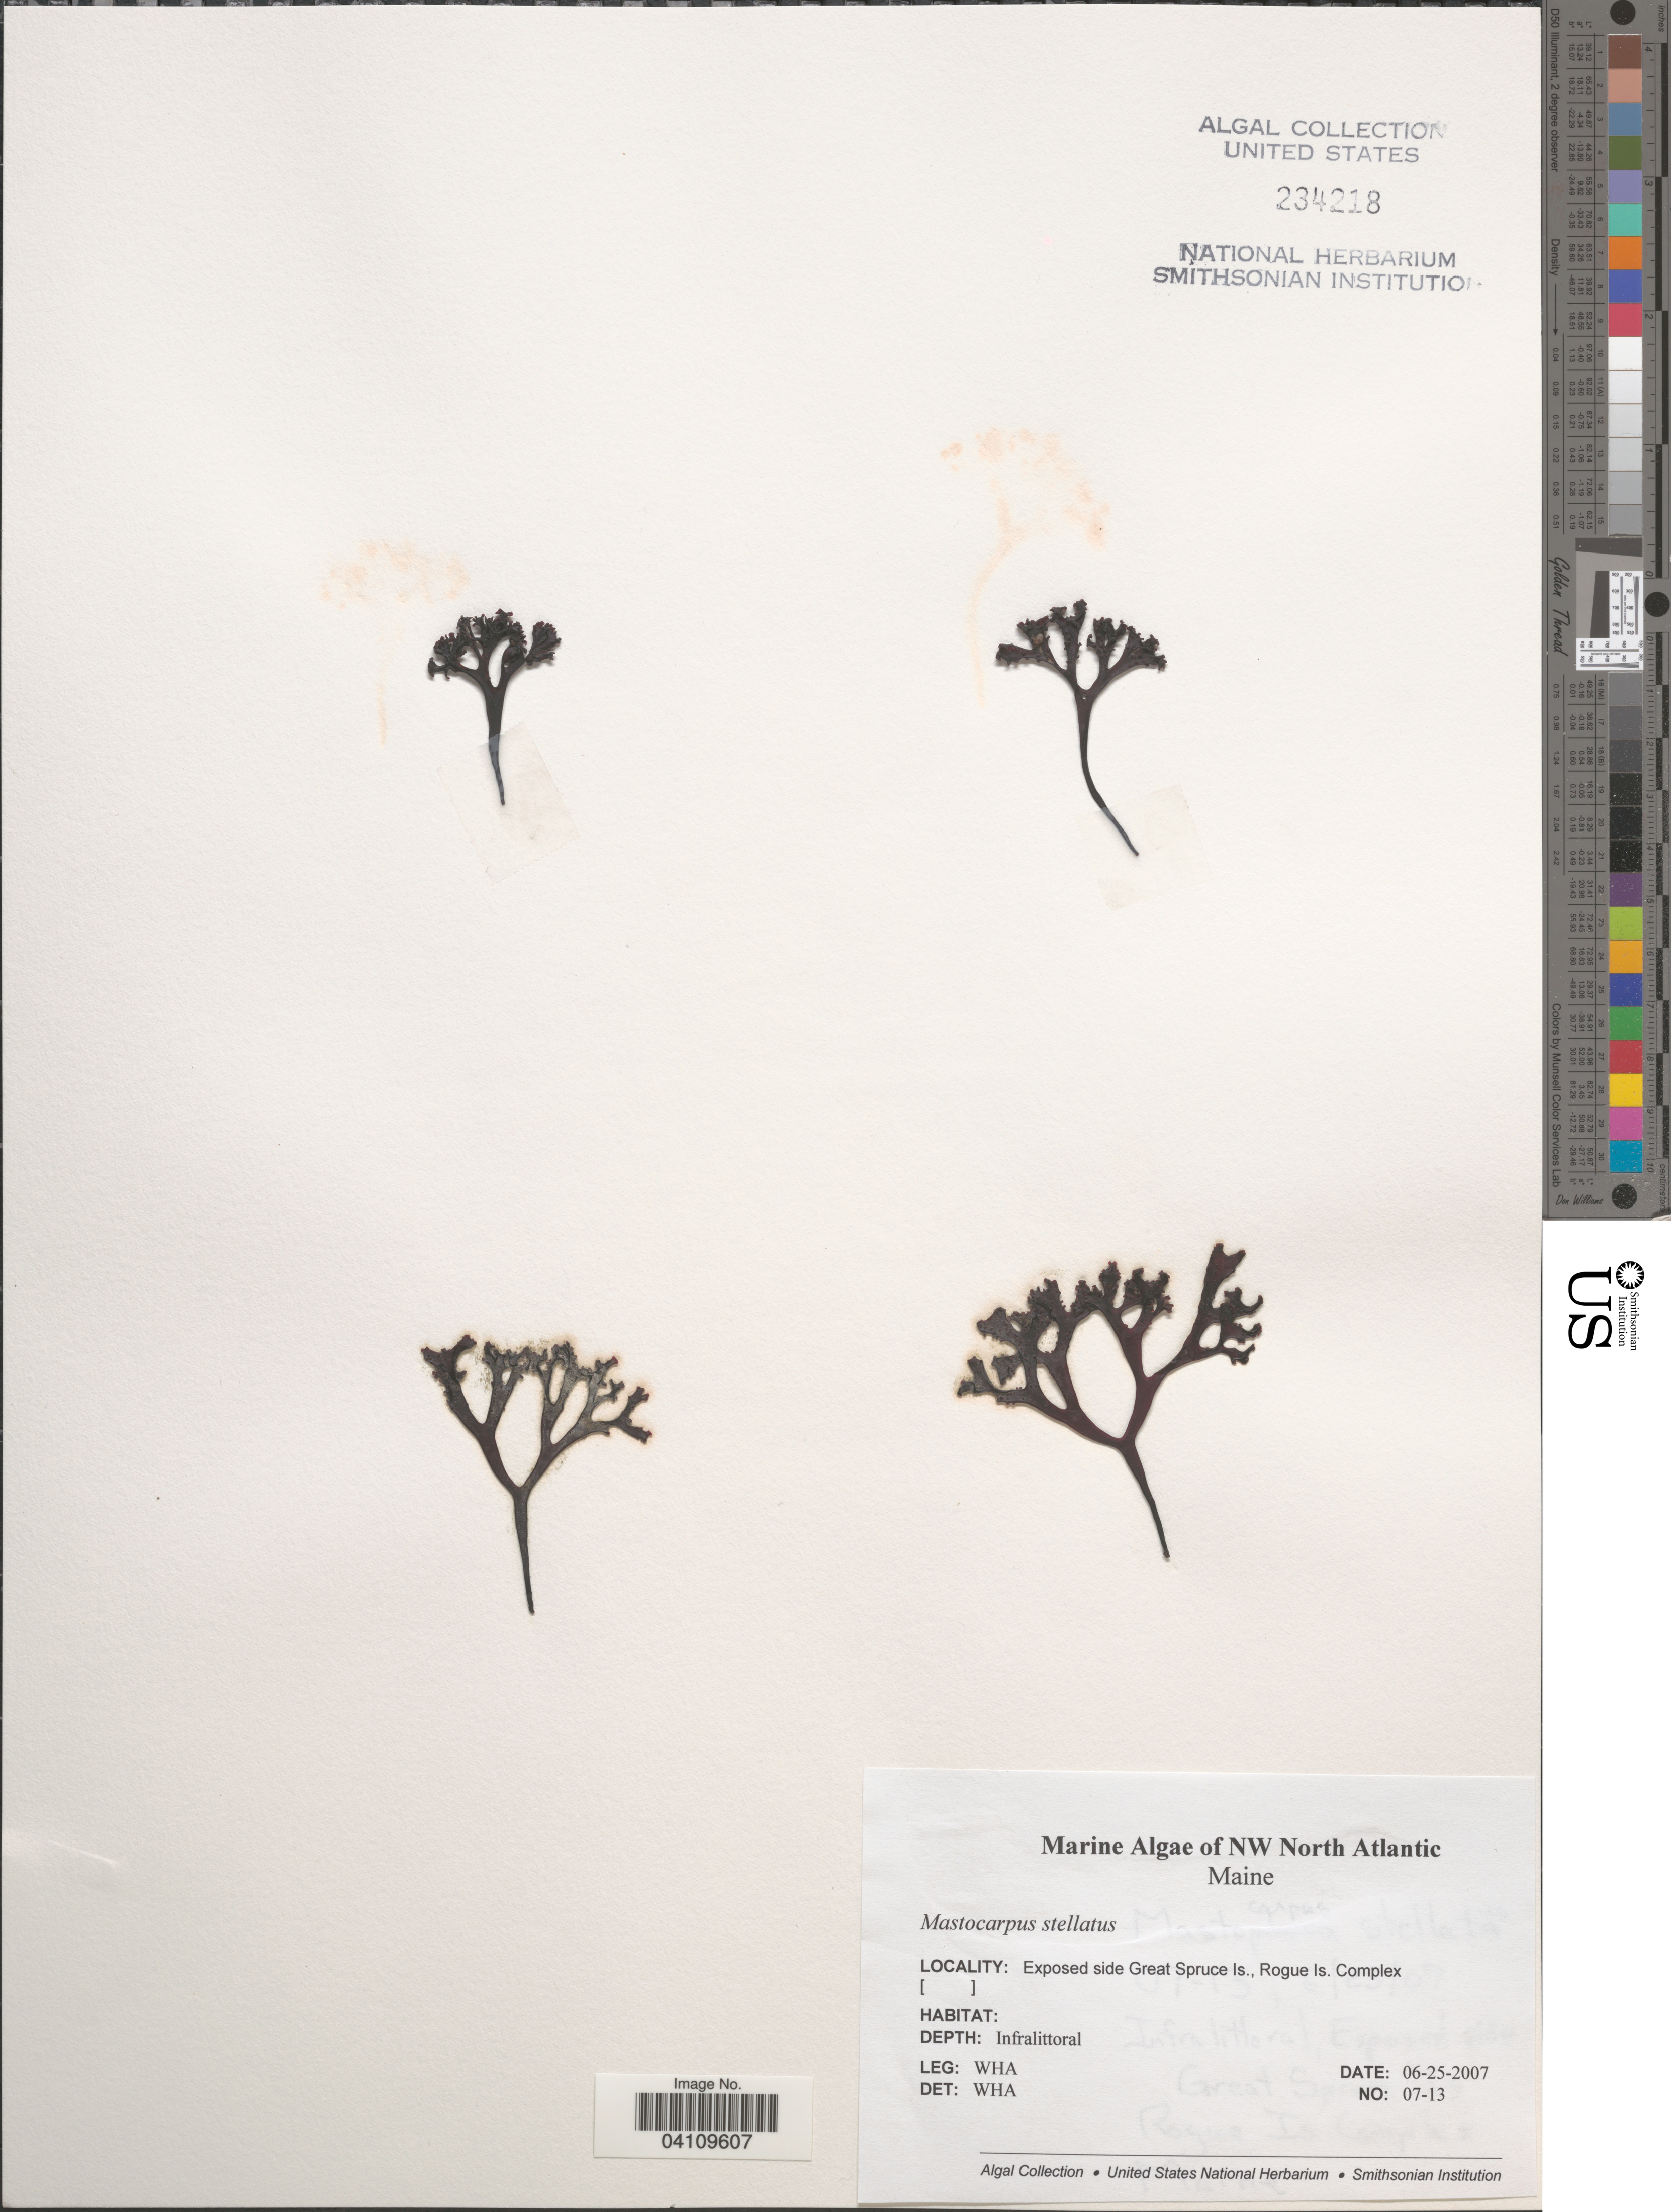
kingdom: Plantae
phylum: Rhodophyta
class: Florideophyceae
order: Gigartinales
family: Phyllophoraceae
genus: Mastocarpus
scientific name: Mastocarpus stellatus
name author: (Stackh.) Guiry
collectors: W. H. Adey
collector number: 07-13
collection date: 2007-06-25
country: United States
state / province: Maine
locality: NW North Atlantic. Exposed side Great Spruce Is., Rogue Is. Complex.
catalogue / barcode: US 234218